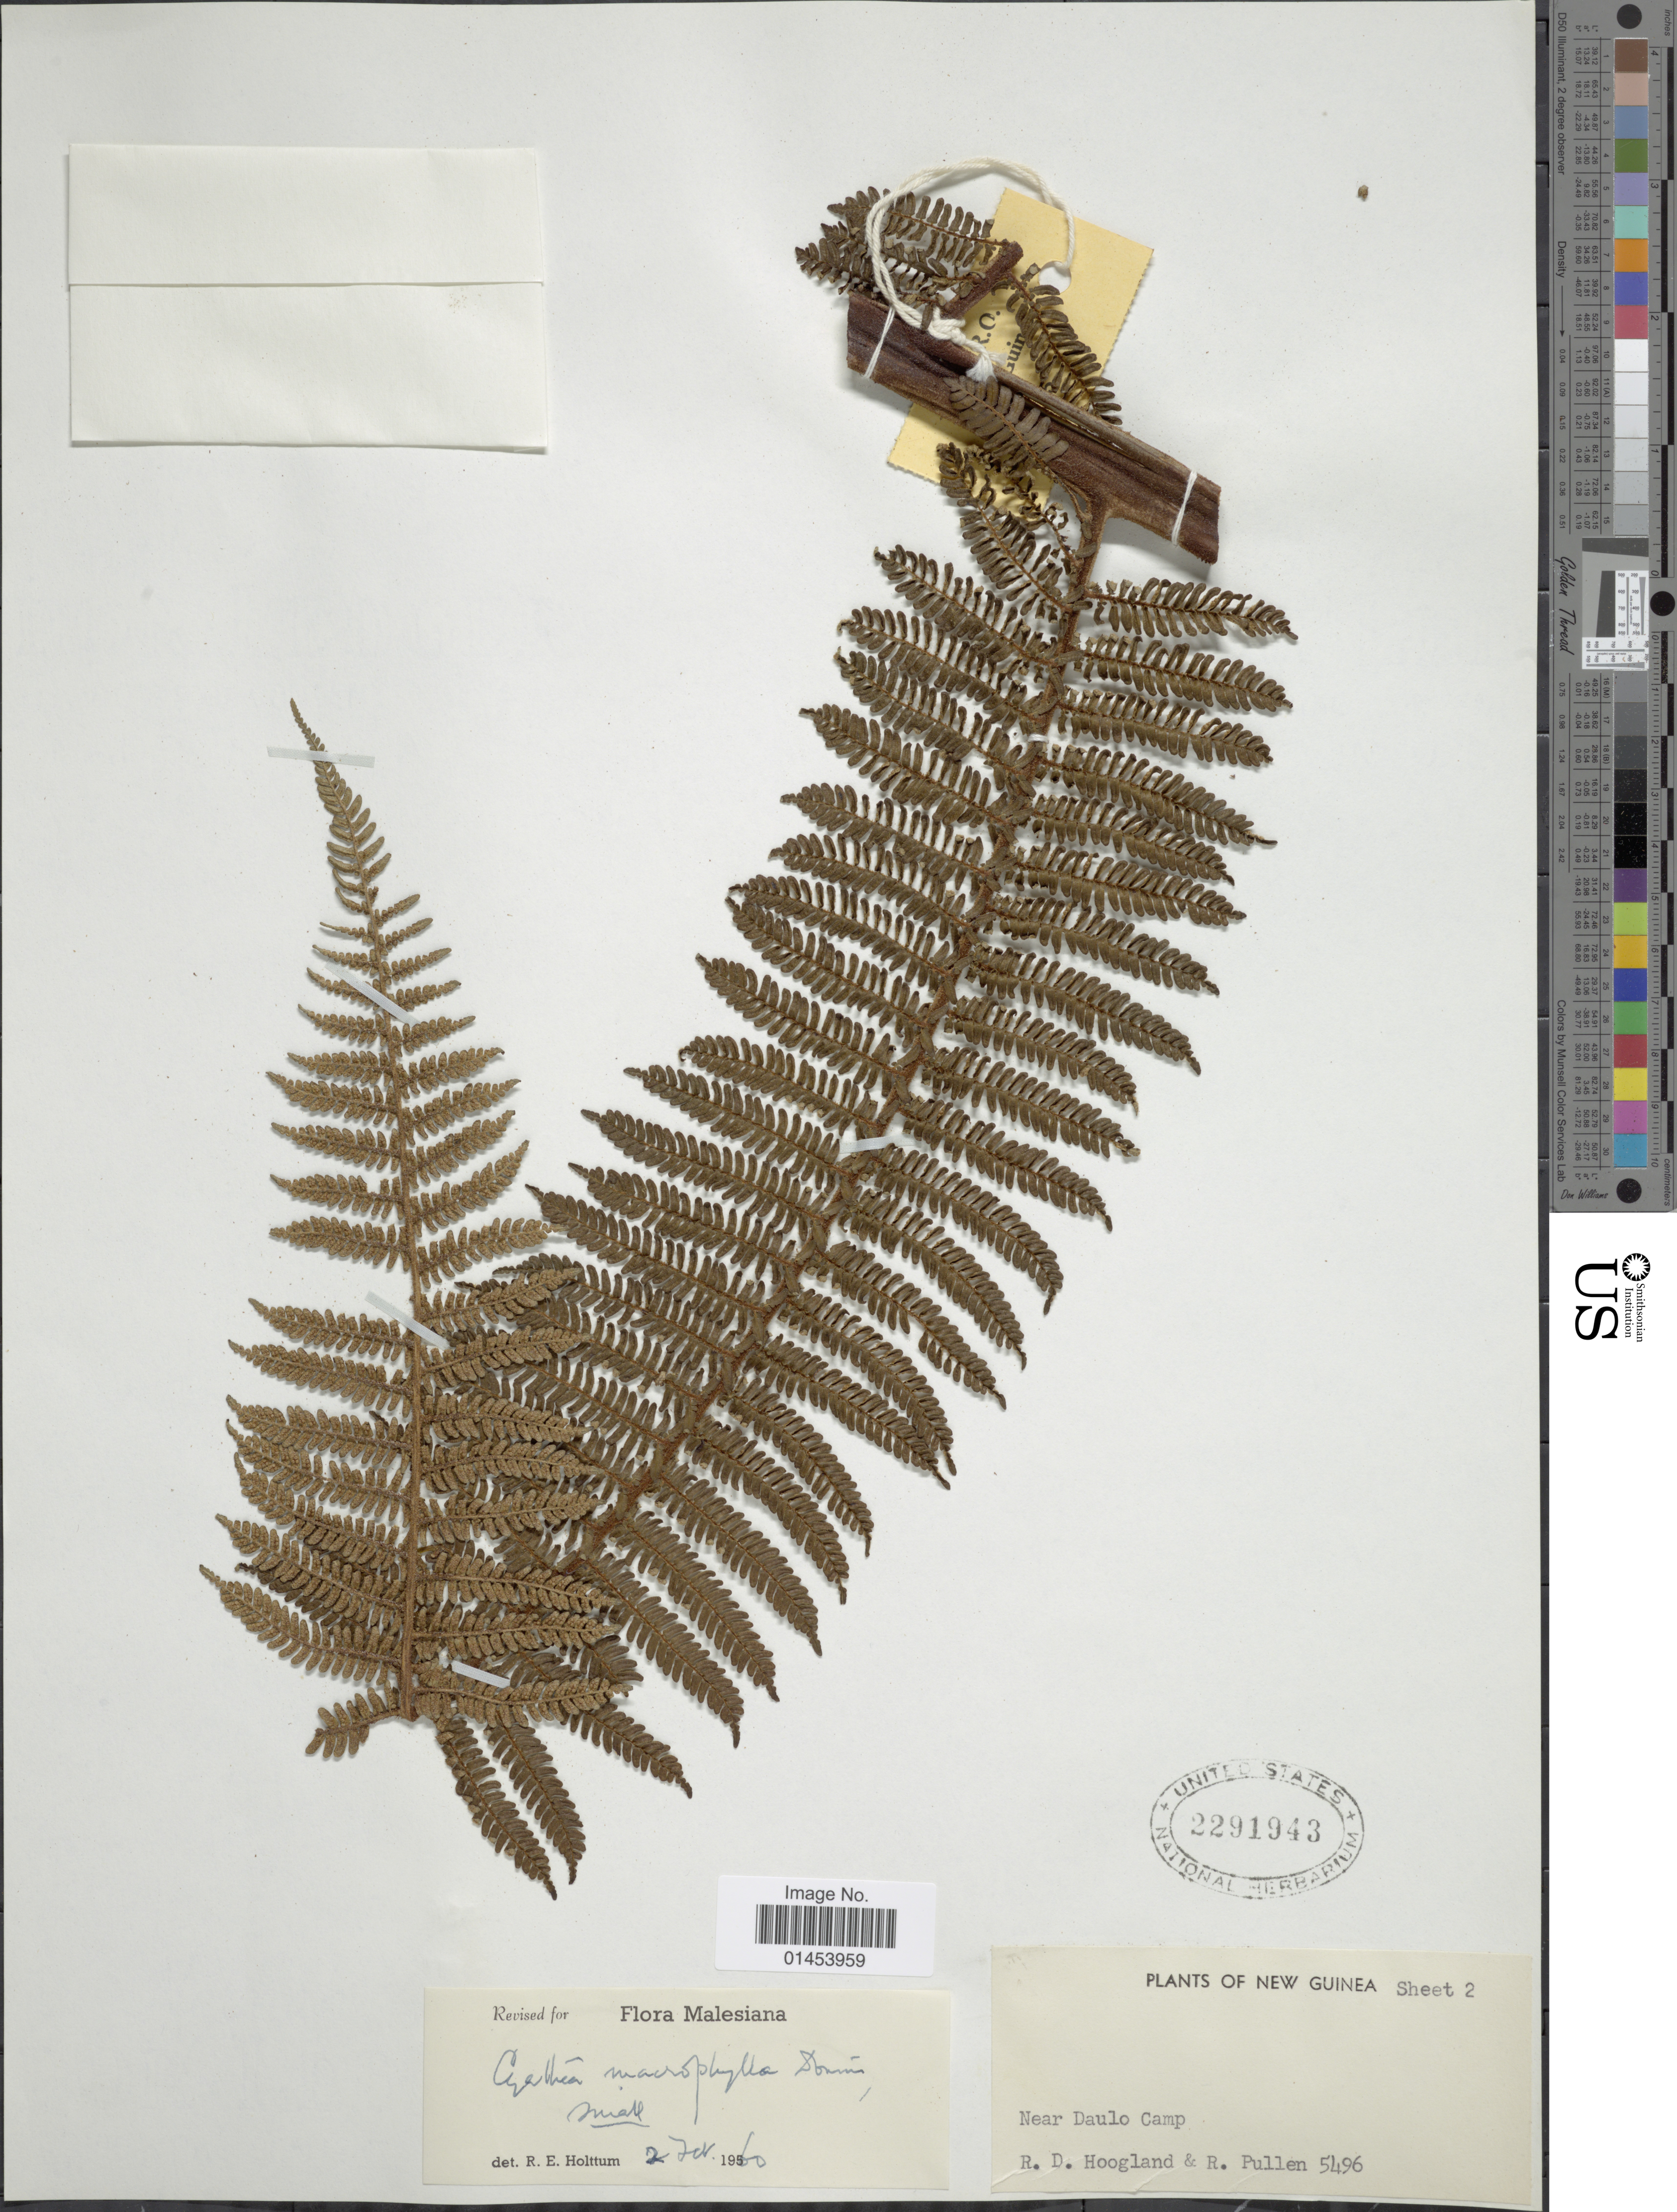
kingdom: Plantae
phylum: Tracheophyta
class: Polypodiopsida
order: Cyatheales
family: Cyatheaceae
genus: Cyathea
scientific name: Cyathea macrophylla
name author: Domin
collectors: R. D. Hoogland & R. Pullen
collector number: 5496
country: Papua New Guinea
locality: Near Daulo Camp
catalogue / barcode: US 2291943